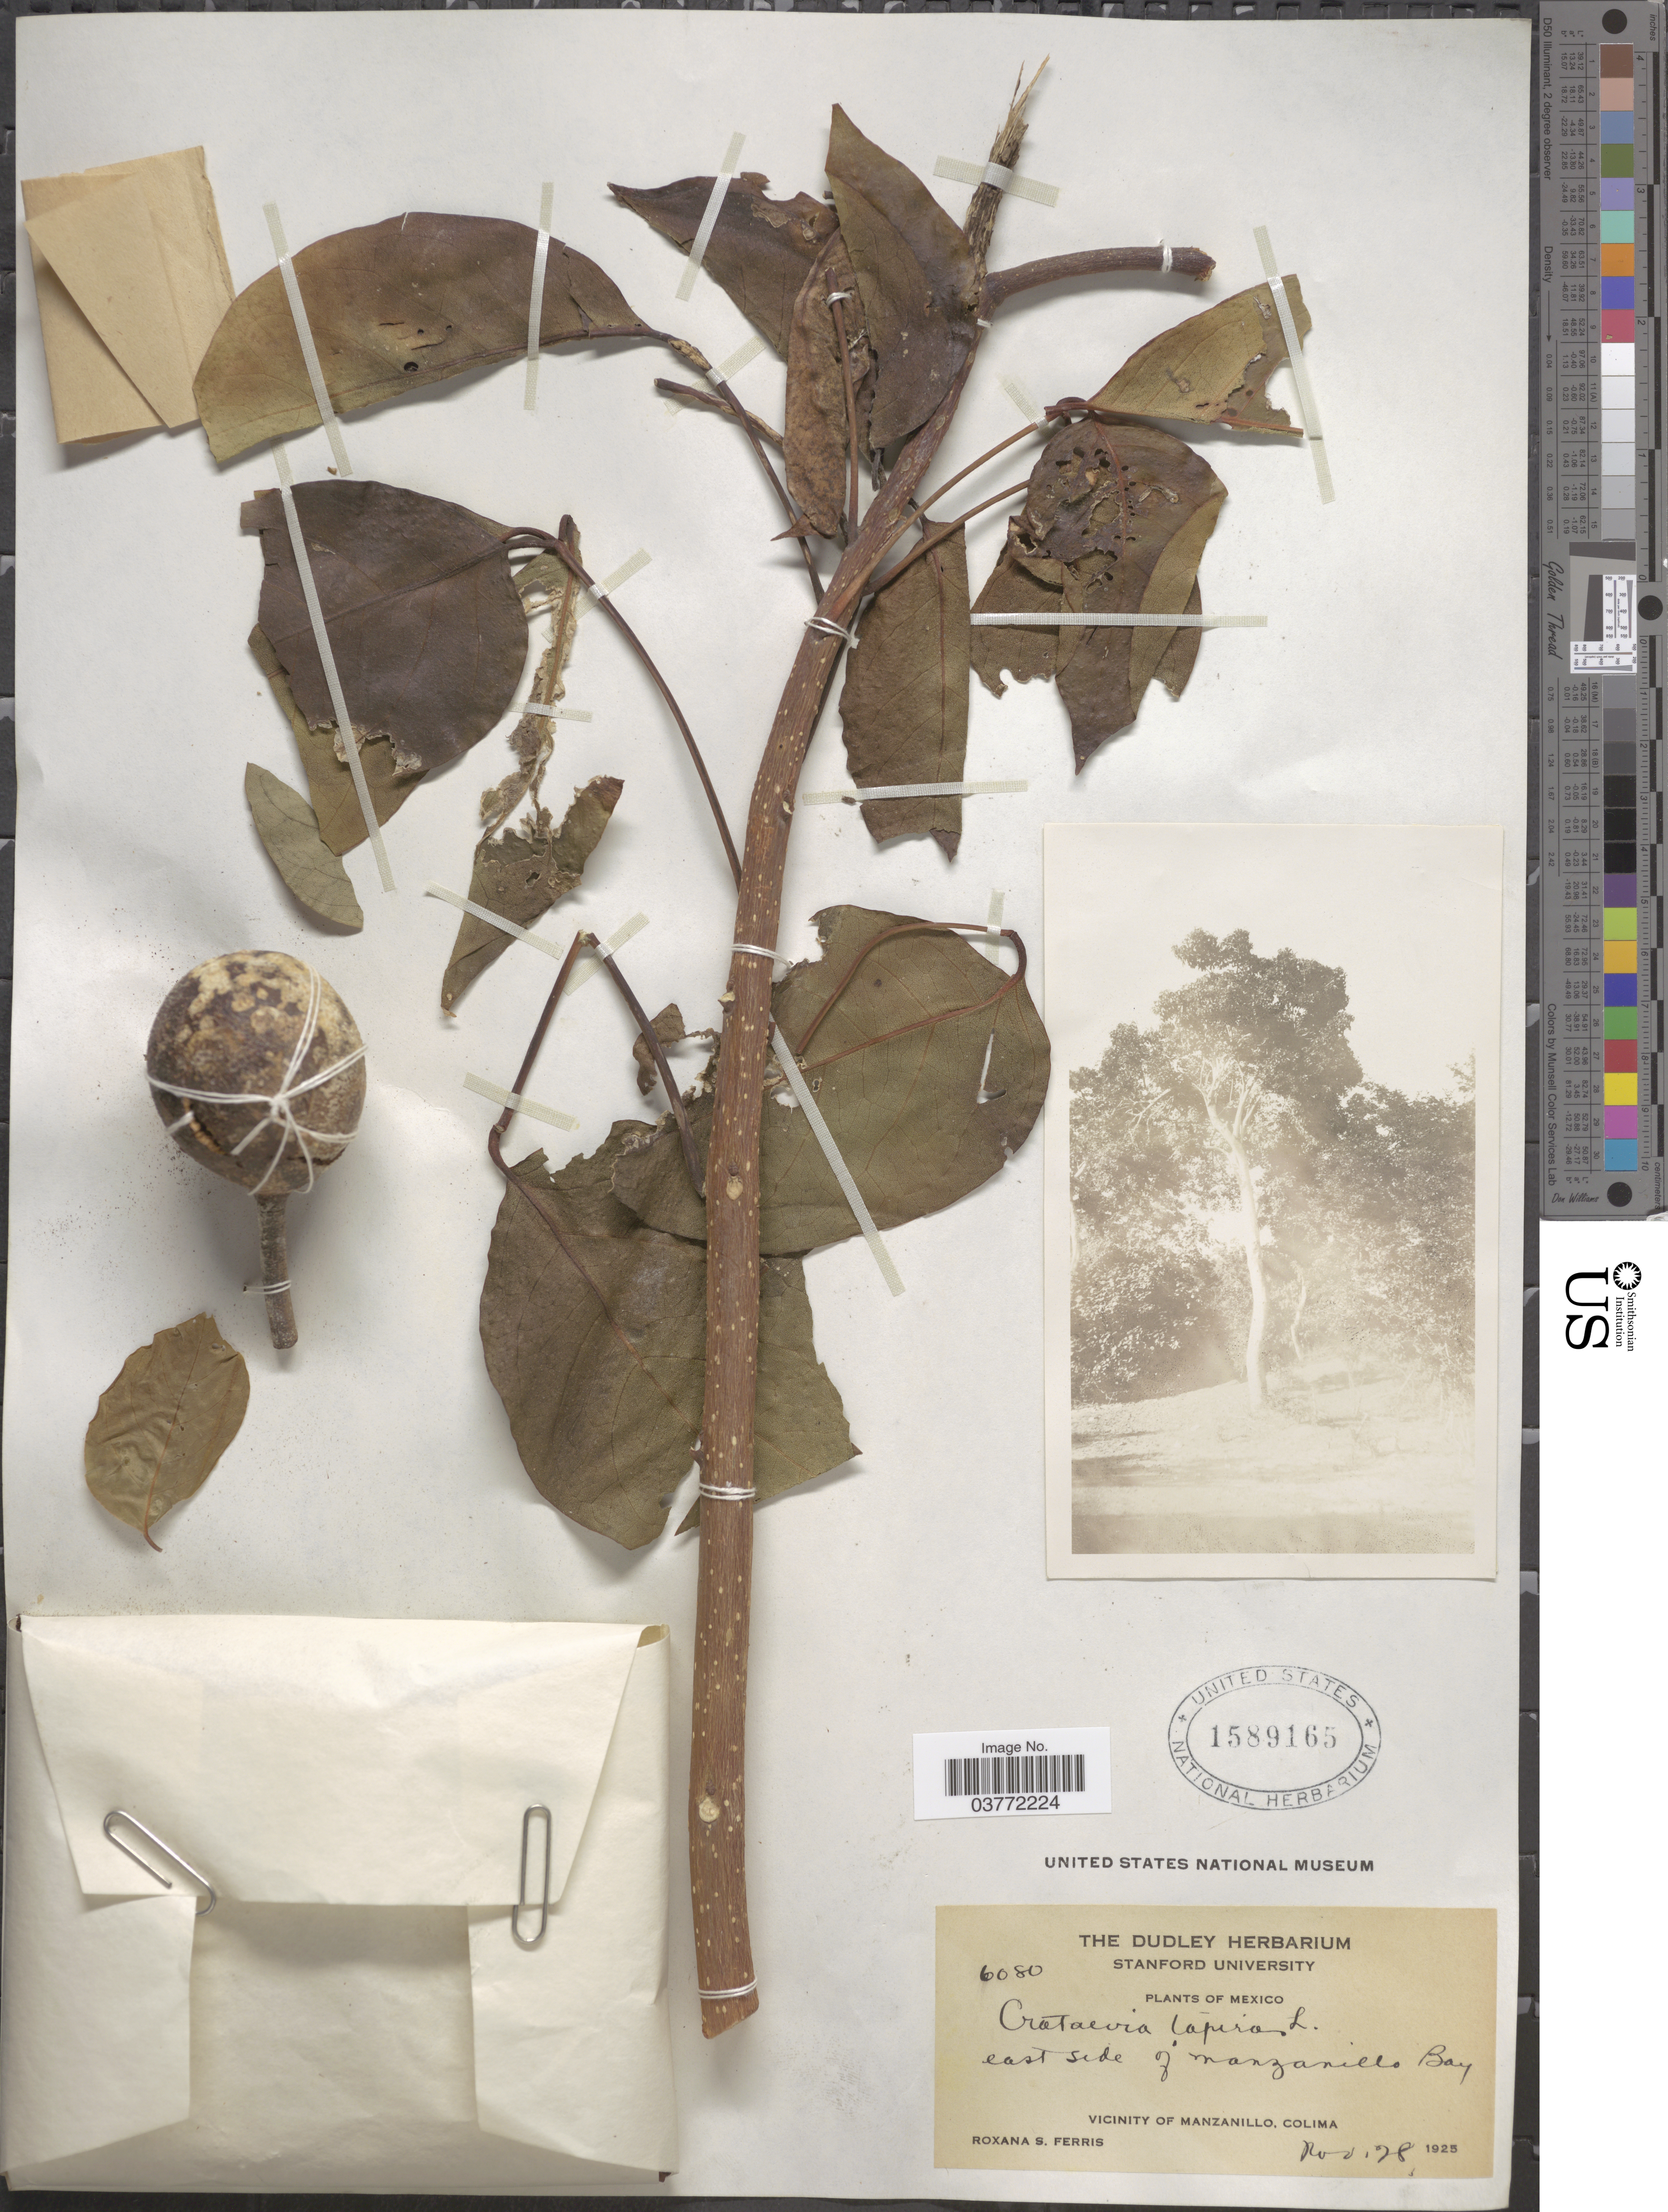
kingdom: Plantae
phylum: Tracheophyta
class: Magnoliopsida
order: Brassicales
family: Capparaceae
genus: Crateva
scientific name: Crateva tapia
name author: L.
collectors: R. S. Ferris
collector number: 6080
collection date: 1925-11-28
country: Mexico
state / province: Colima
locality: East side of Manzanillo Bay. Vicinity of Manzanillo.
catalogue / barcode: US 1589165